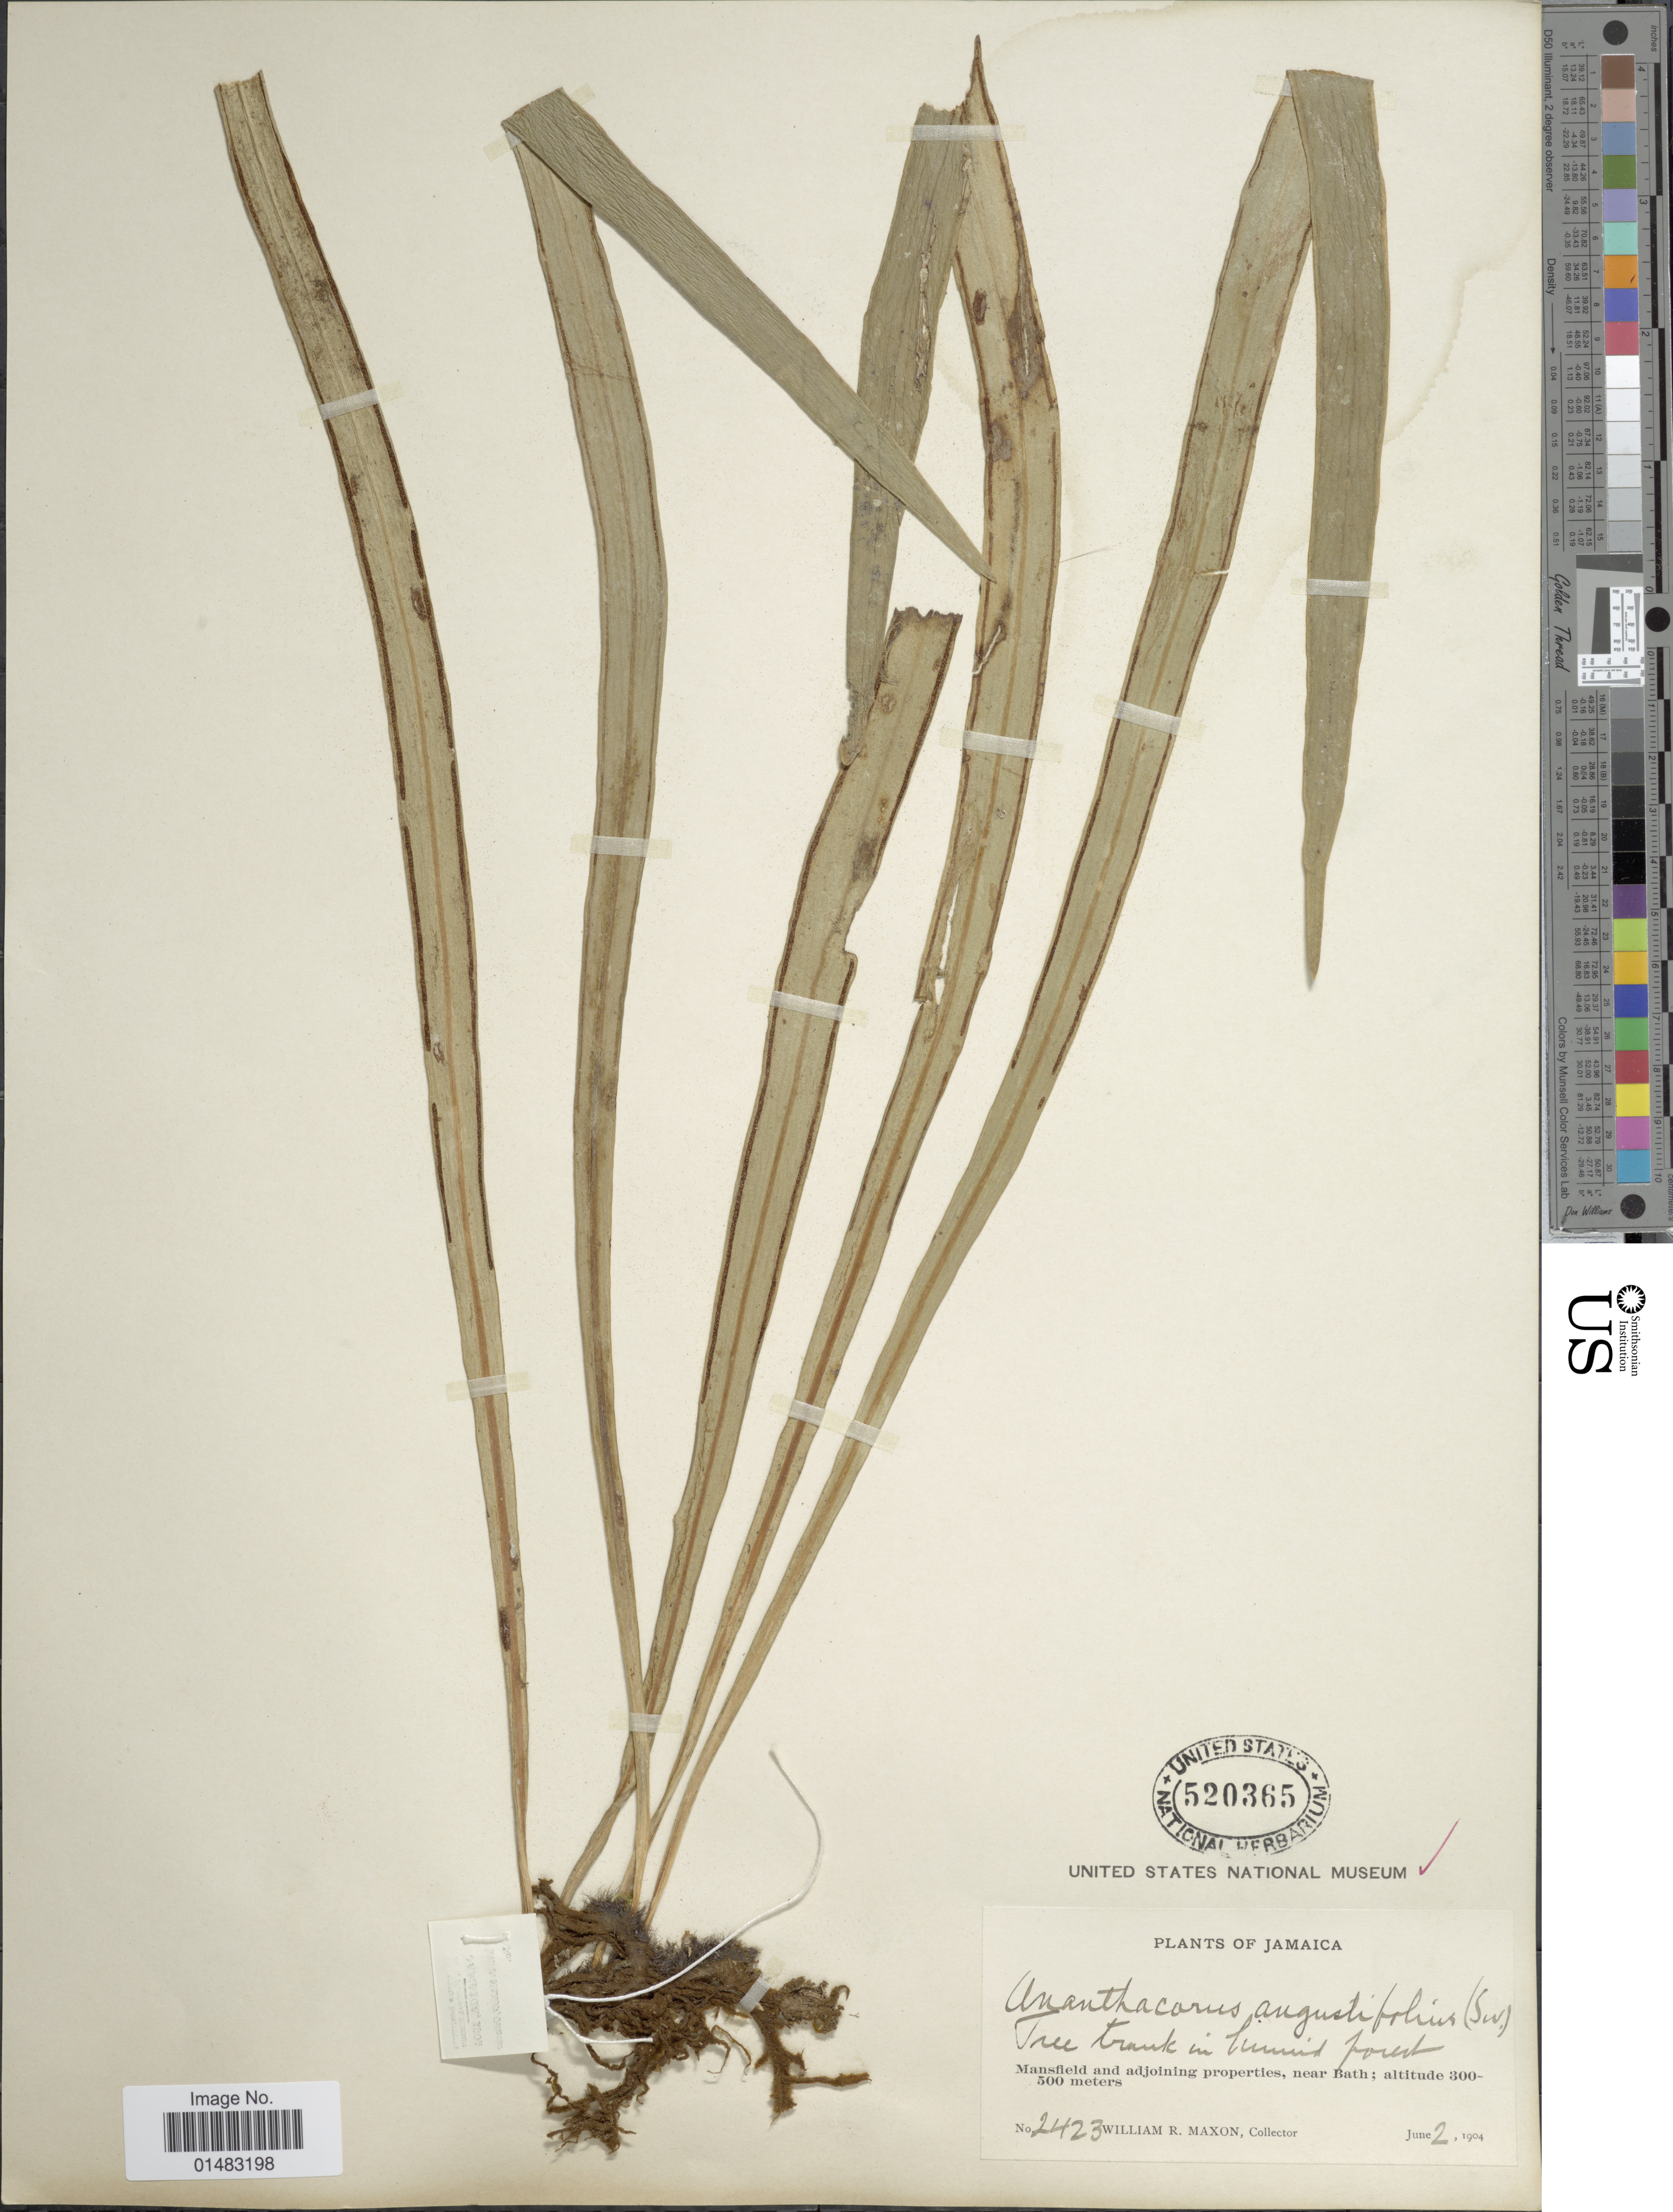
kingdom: Plantae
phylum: Tracheophyta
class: Polypodiopsida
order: Polypodiales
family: Pteridaceae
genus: Ananthacorus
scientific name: Ananthacorus angustifolius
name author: (Sw.) Underw. & Maxon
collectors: W. R. Maxon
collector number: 2423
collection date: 1904-06-02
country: Jamaica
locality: Mansfield and adjoingin porperties, near Bath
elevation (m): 300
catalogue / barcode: US 520365